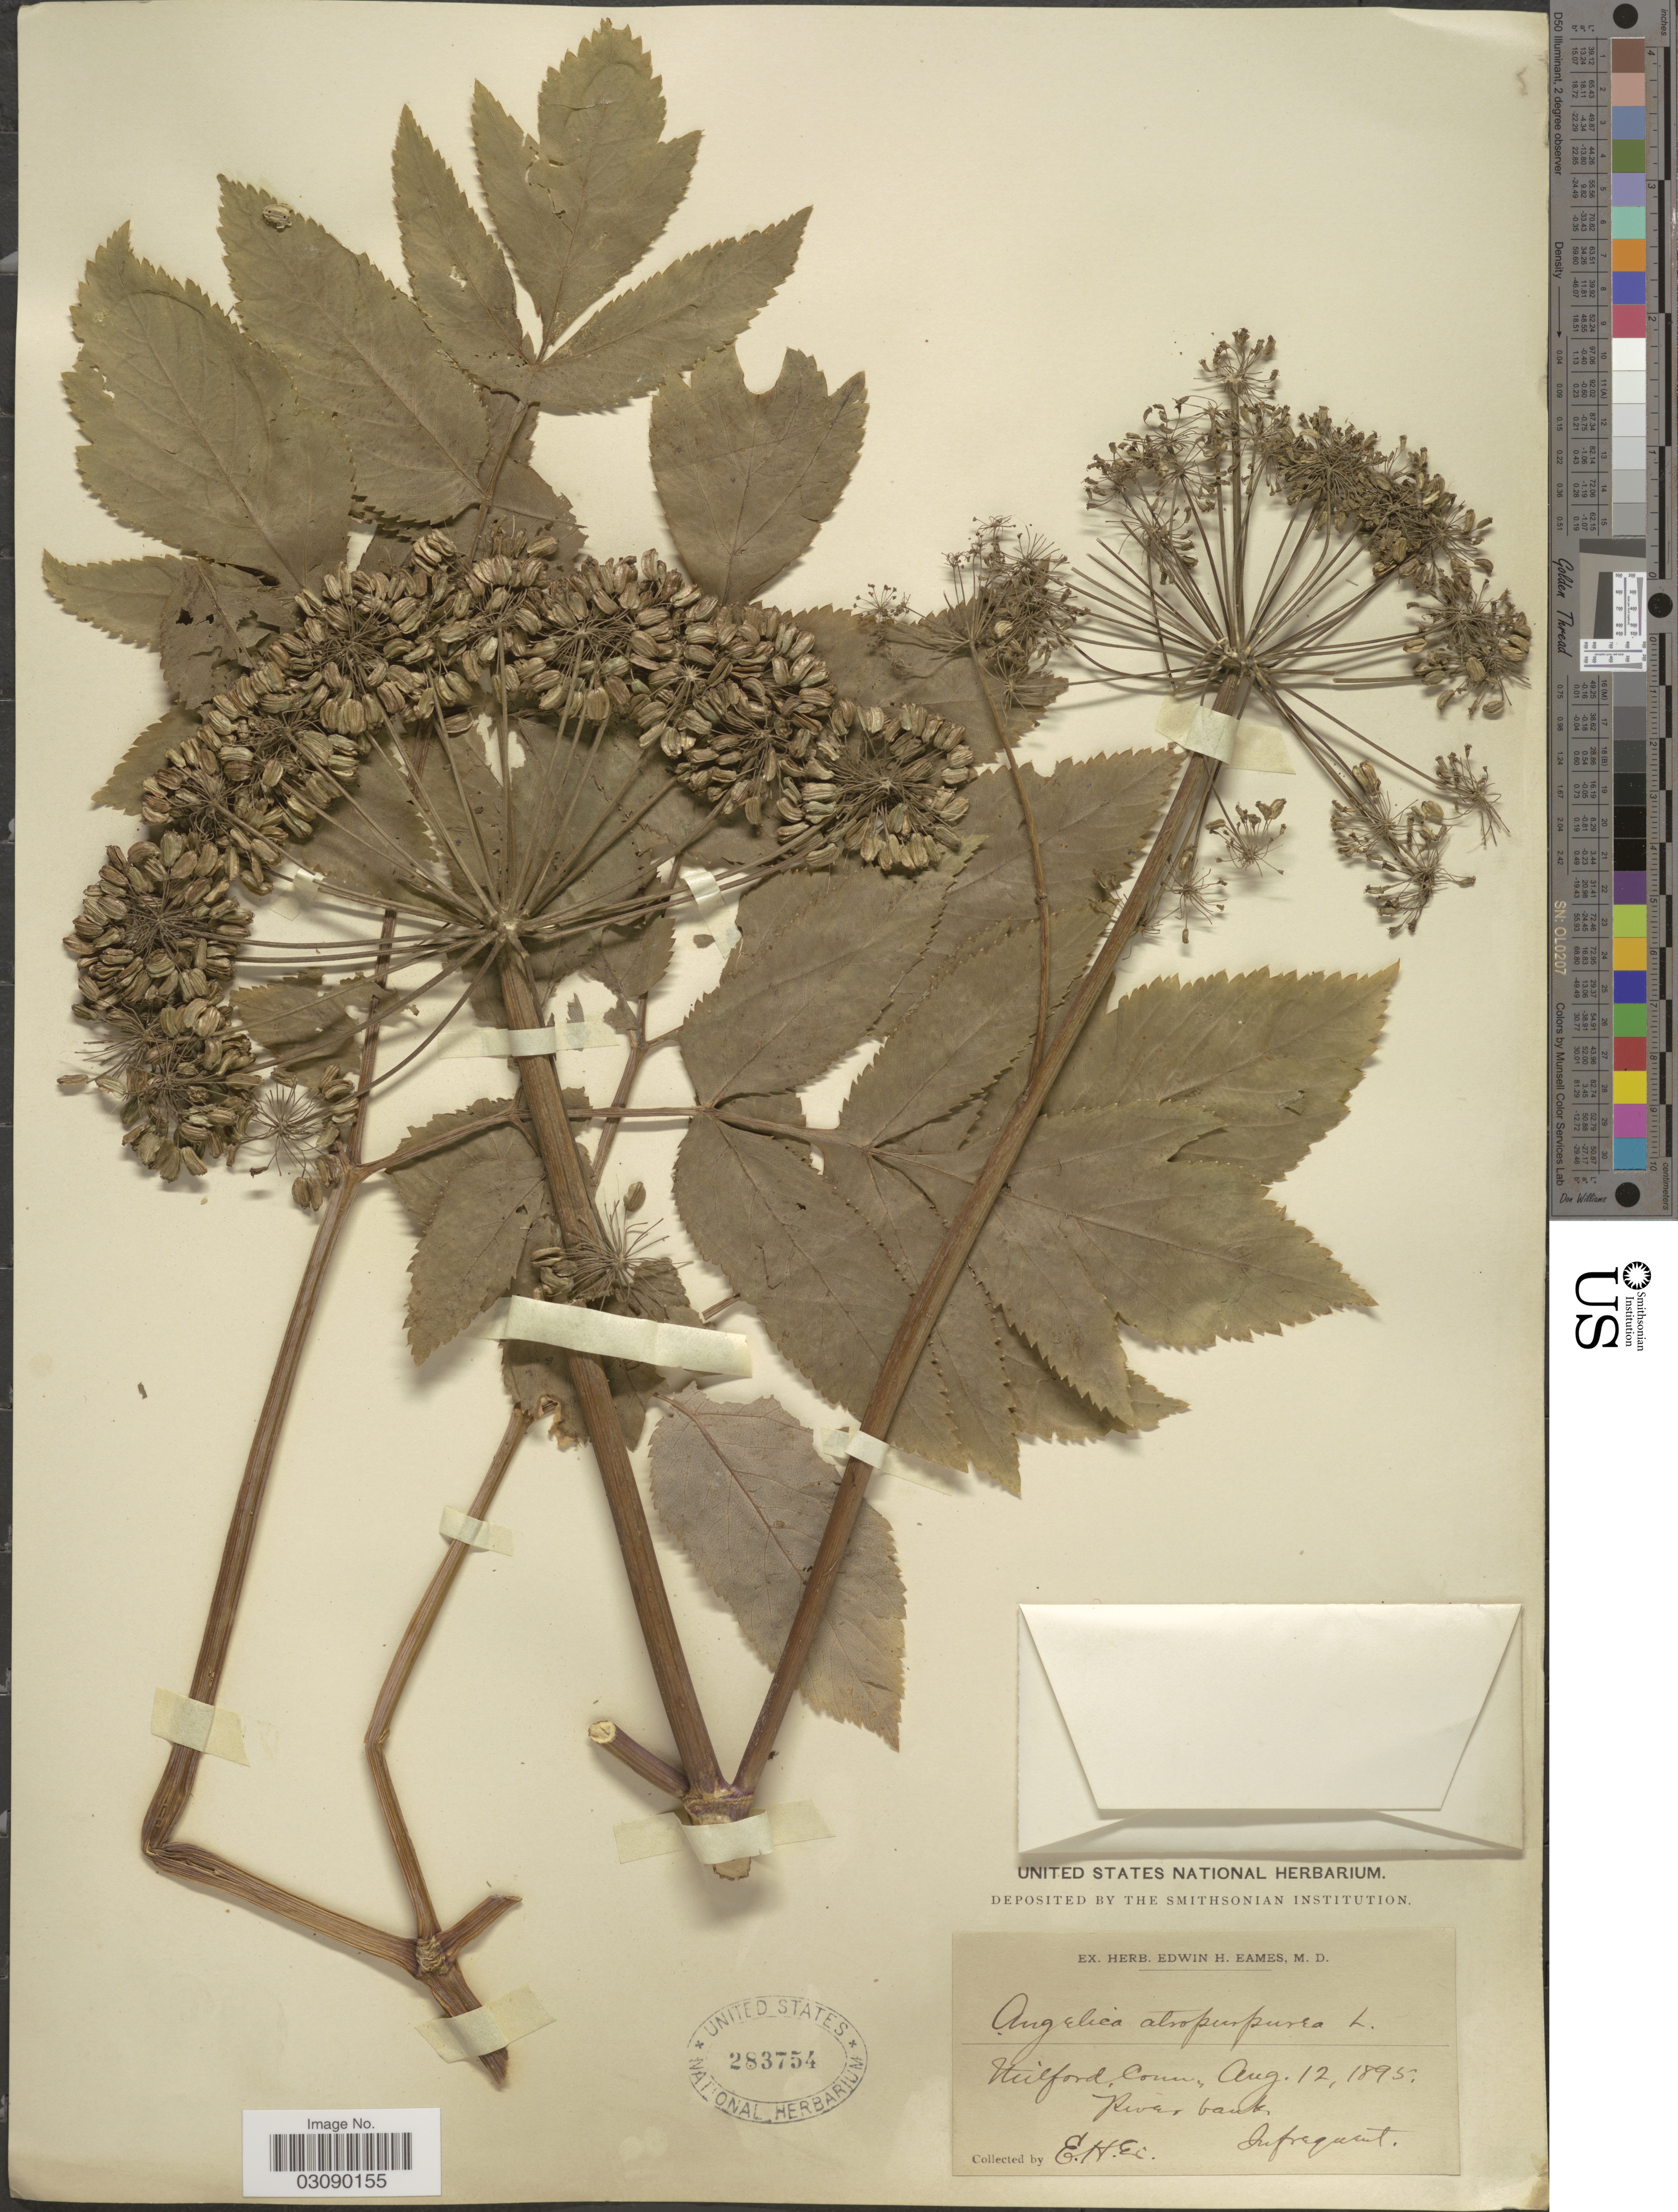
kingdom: Plantae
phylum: Tracheophyta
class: Magnoliopsida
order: Apiales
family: Apiaceae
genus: Angelica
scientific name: Angelica atropurpurea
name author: L.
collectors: E. H. Eames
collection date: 1895-08-12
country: United States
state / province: Connecticut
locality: Milford.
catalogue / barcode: US 283754